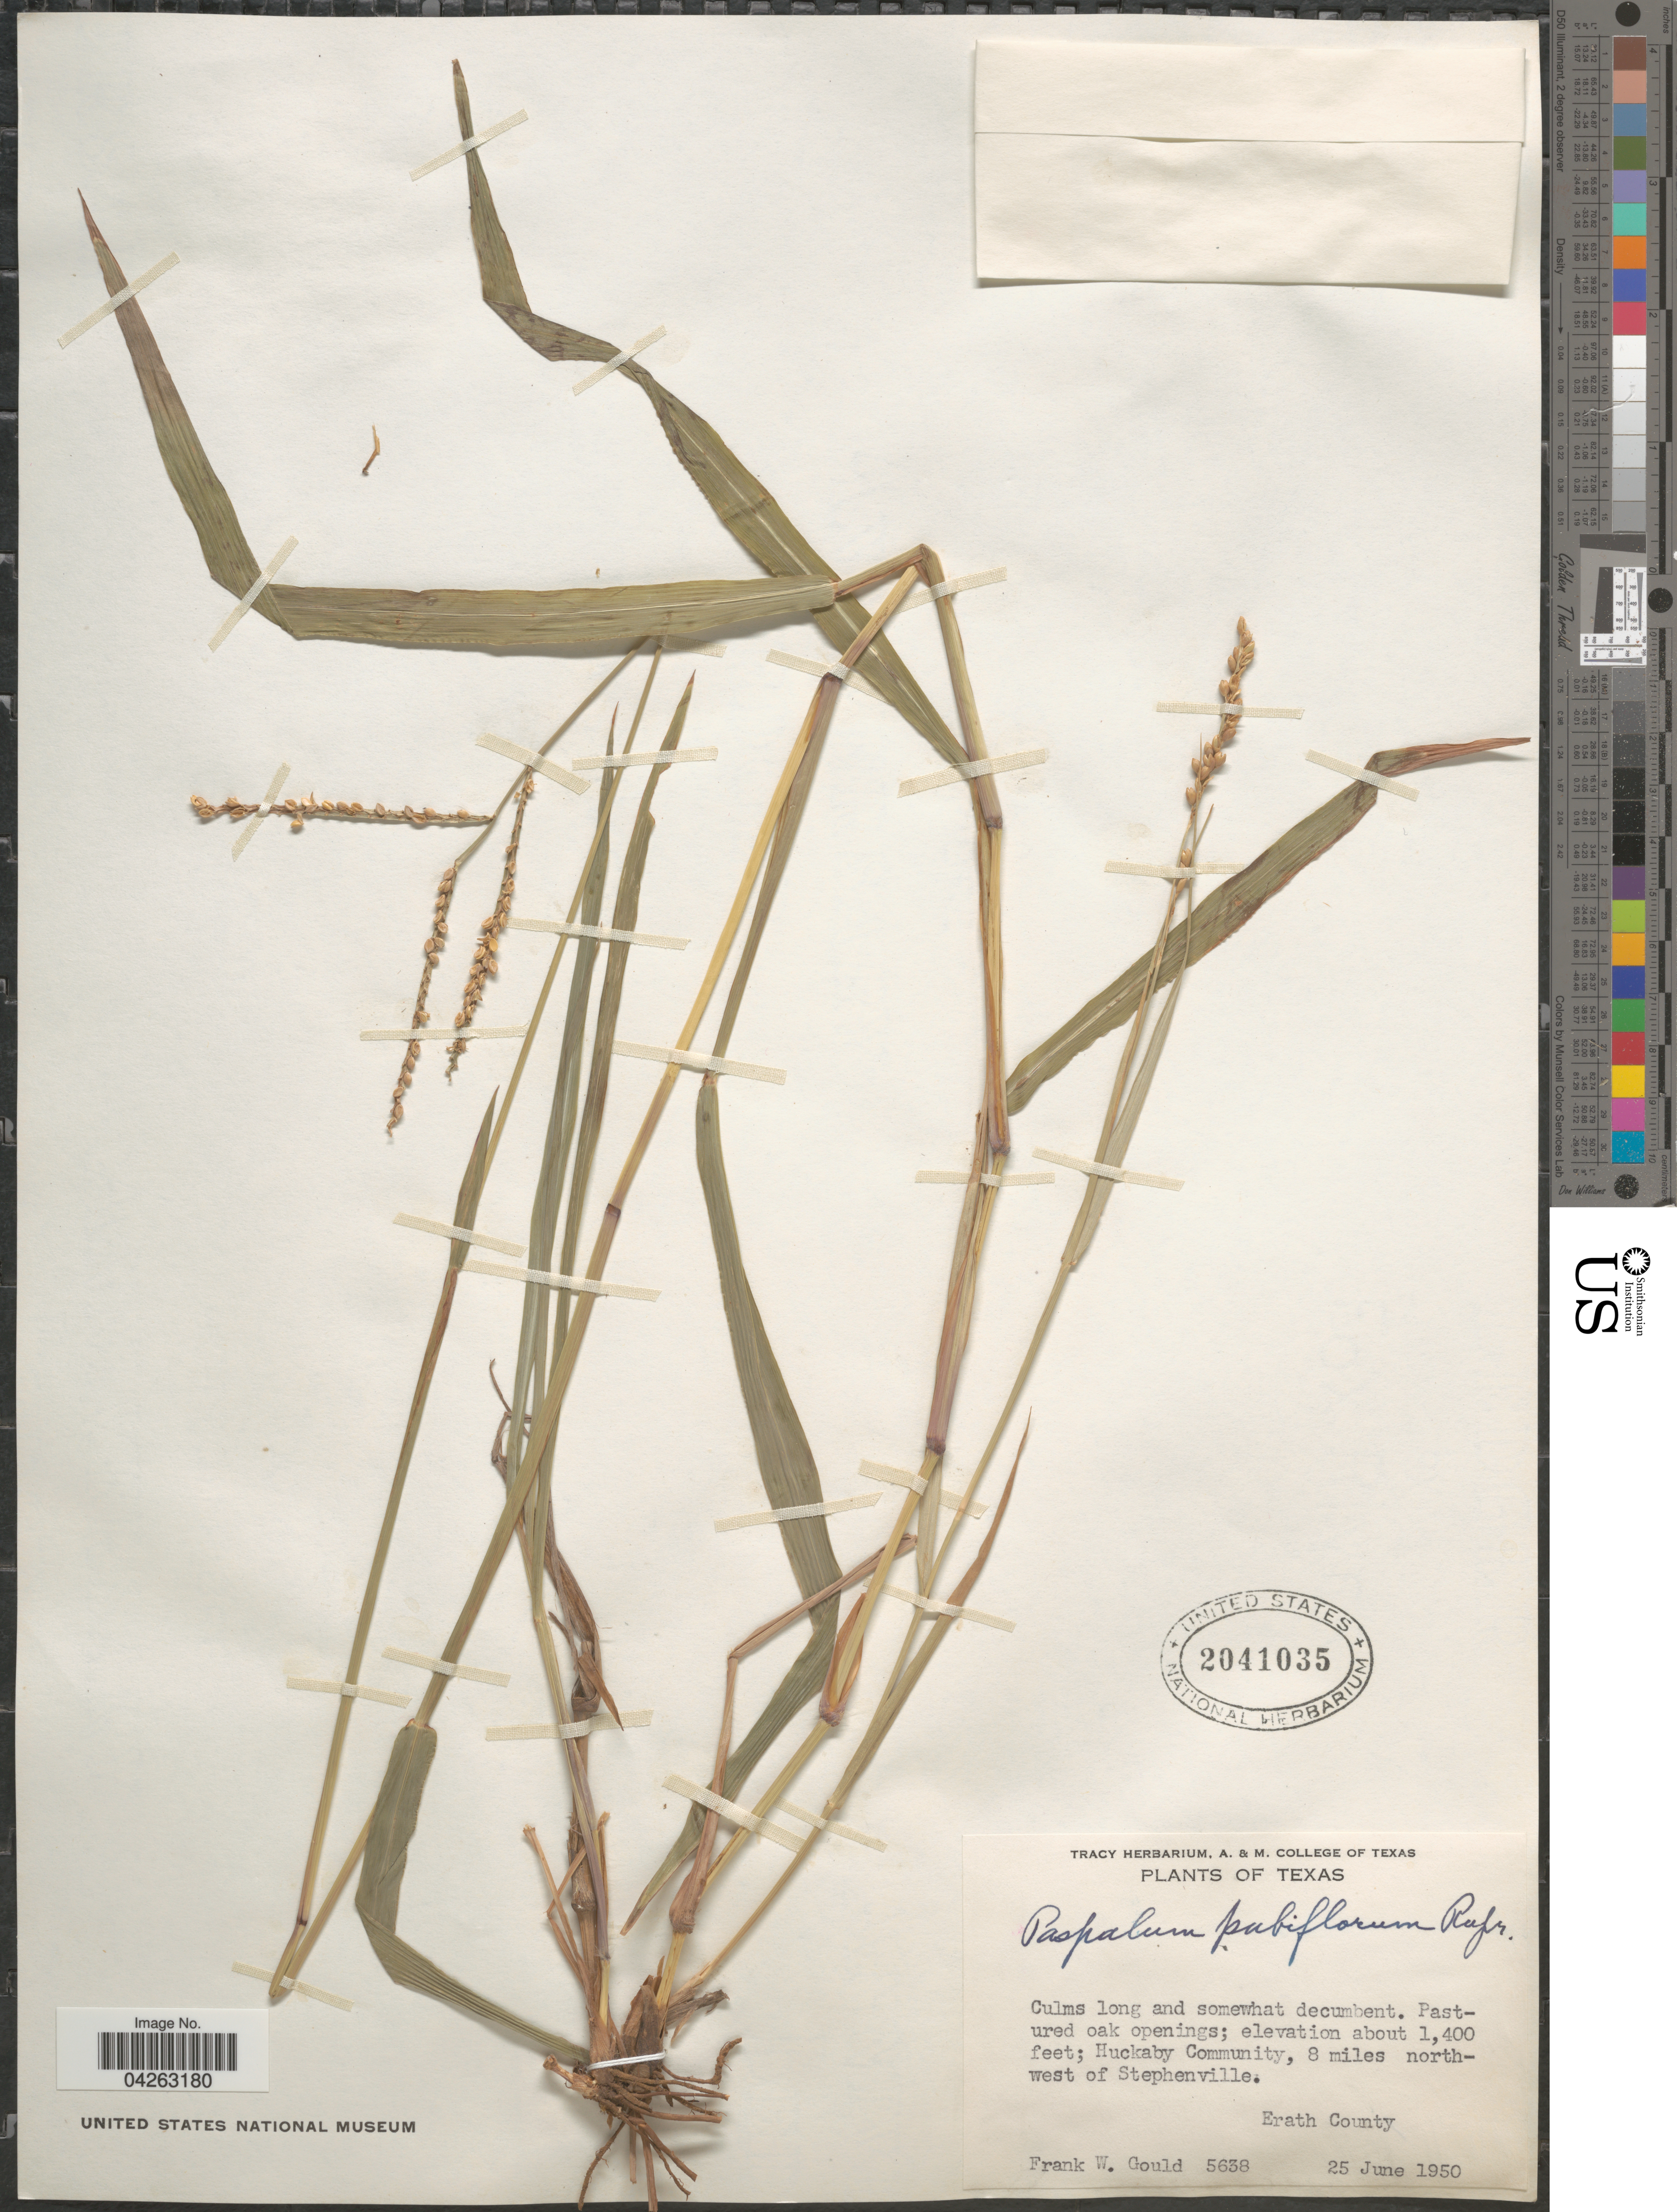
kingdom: Plantae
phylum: Tracheophyta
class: Liliopsida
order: Poales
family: Poaceae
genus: Paspalum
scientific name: Paspalum pubiflorum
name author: Rupr. ex E. Fourn.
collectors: F. W. Gould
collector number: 5638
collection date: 1950-06-25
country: United States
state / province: Texas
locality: Huckaby Community, 8 miles northwest of Stephenville. Erath County.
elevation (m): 427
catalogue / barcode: US 2041035